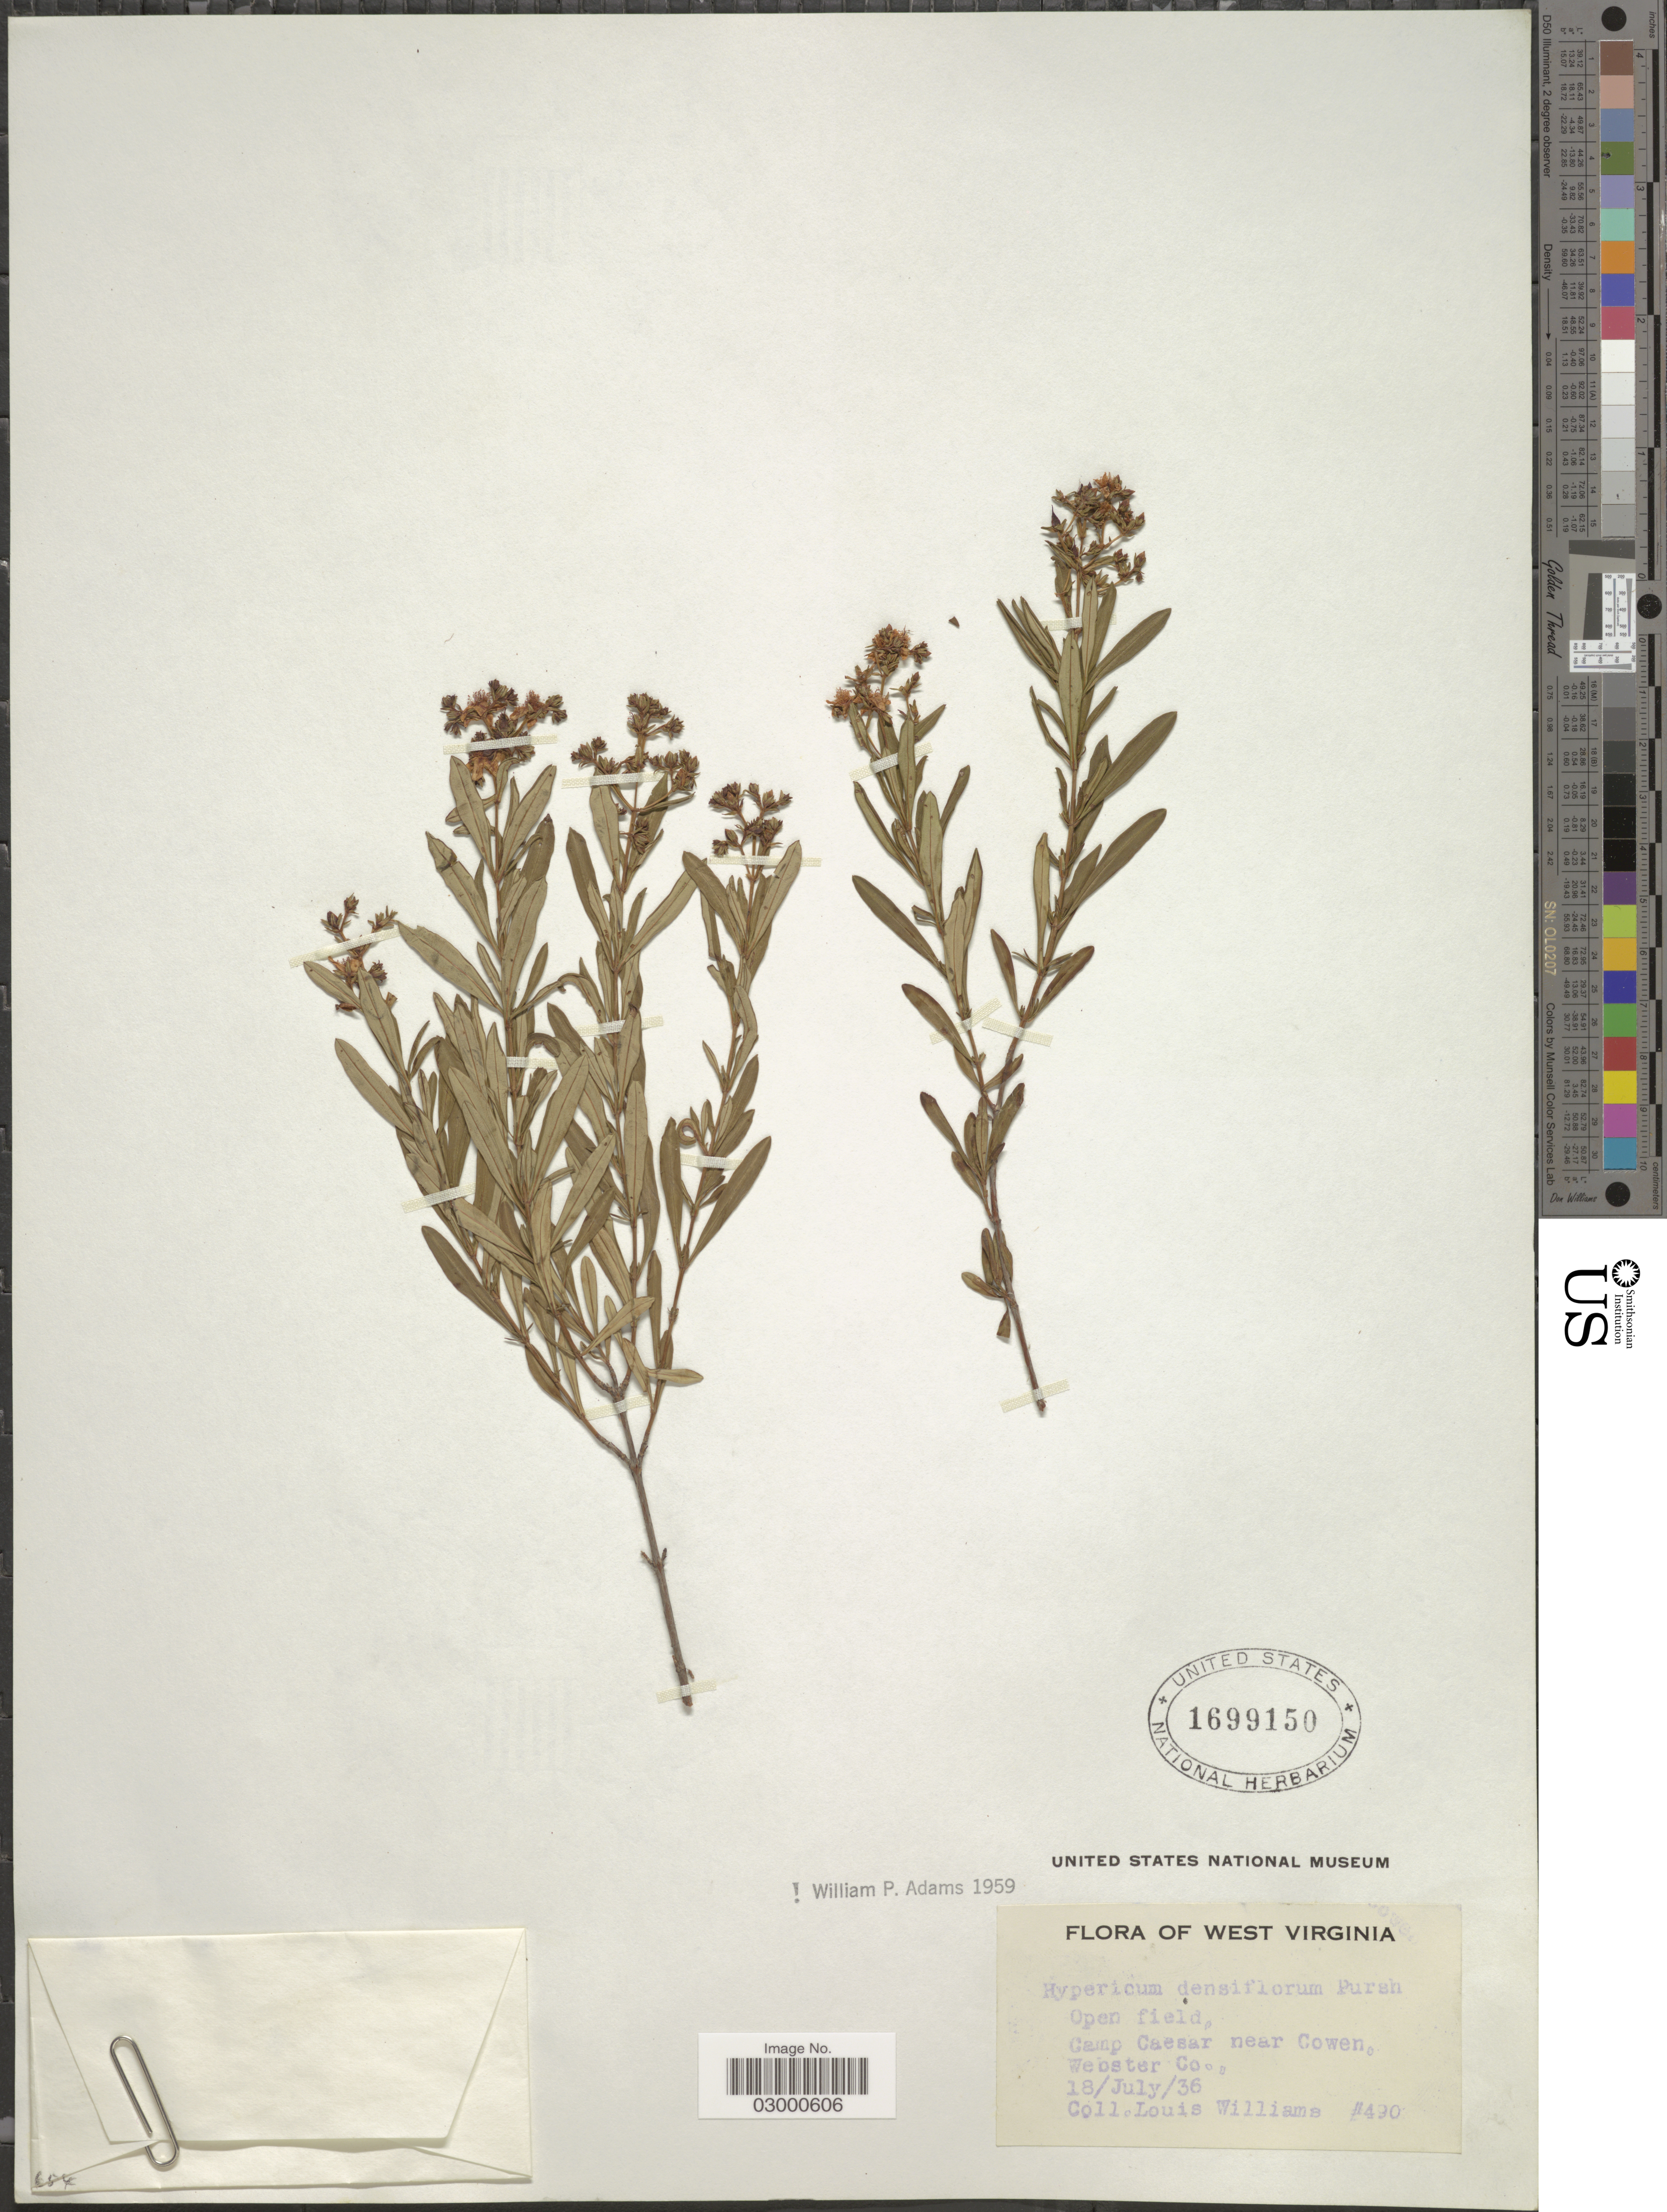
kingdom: Plantae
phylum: Tracheophyta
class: Magnoliopsida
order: Malpighiales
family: Hypericaceae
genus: Hypericum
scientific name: Hypericum densiflorum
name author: Pursh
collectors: L. O. Williams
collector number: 490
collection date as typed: Transcribed d/m/y: 18/7/36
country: United States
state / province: West Virginia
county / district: Webster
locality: Camp Caesar near Cowen, Webster Co.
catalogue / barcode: US 1699150